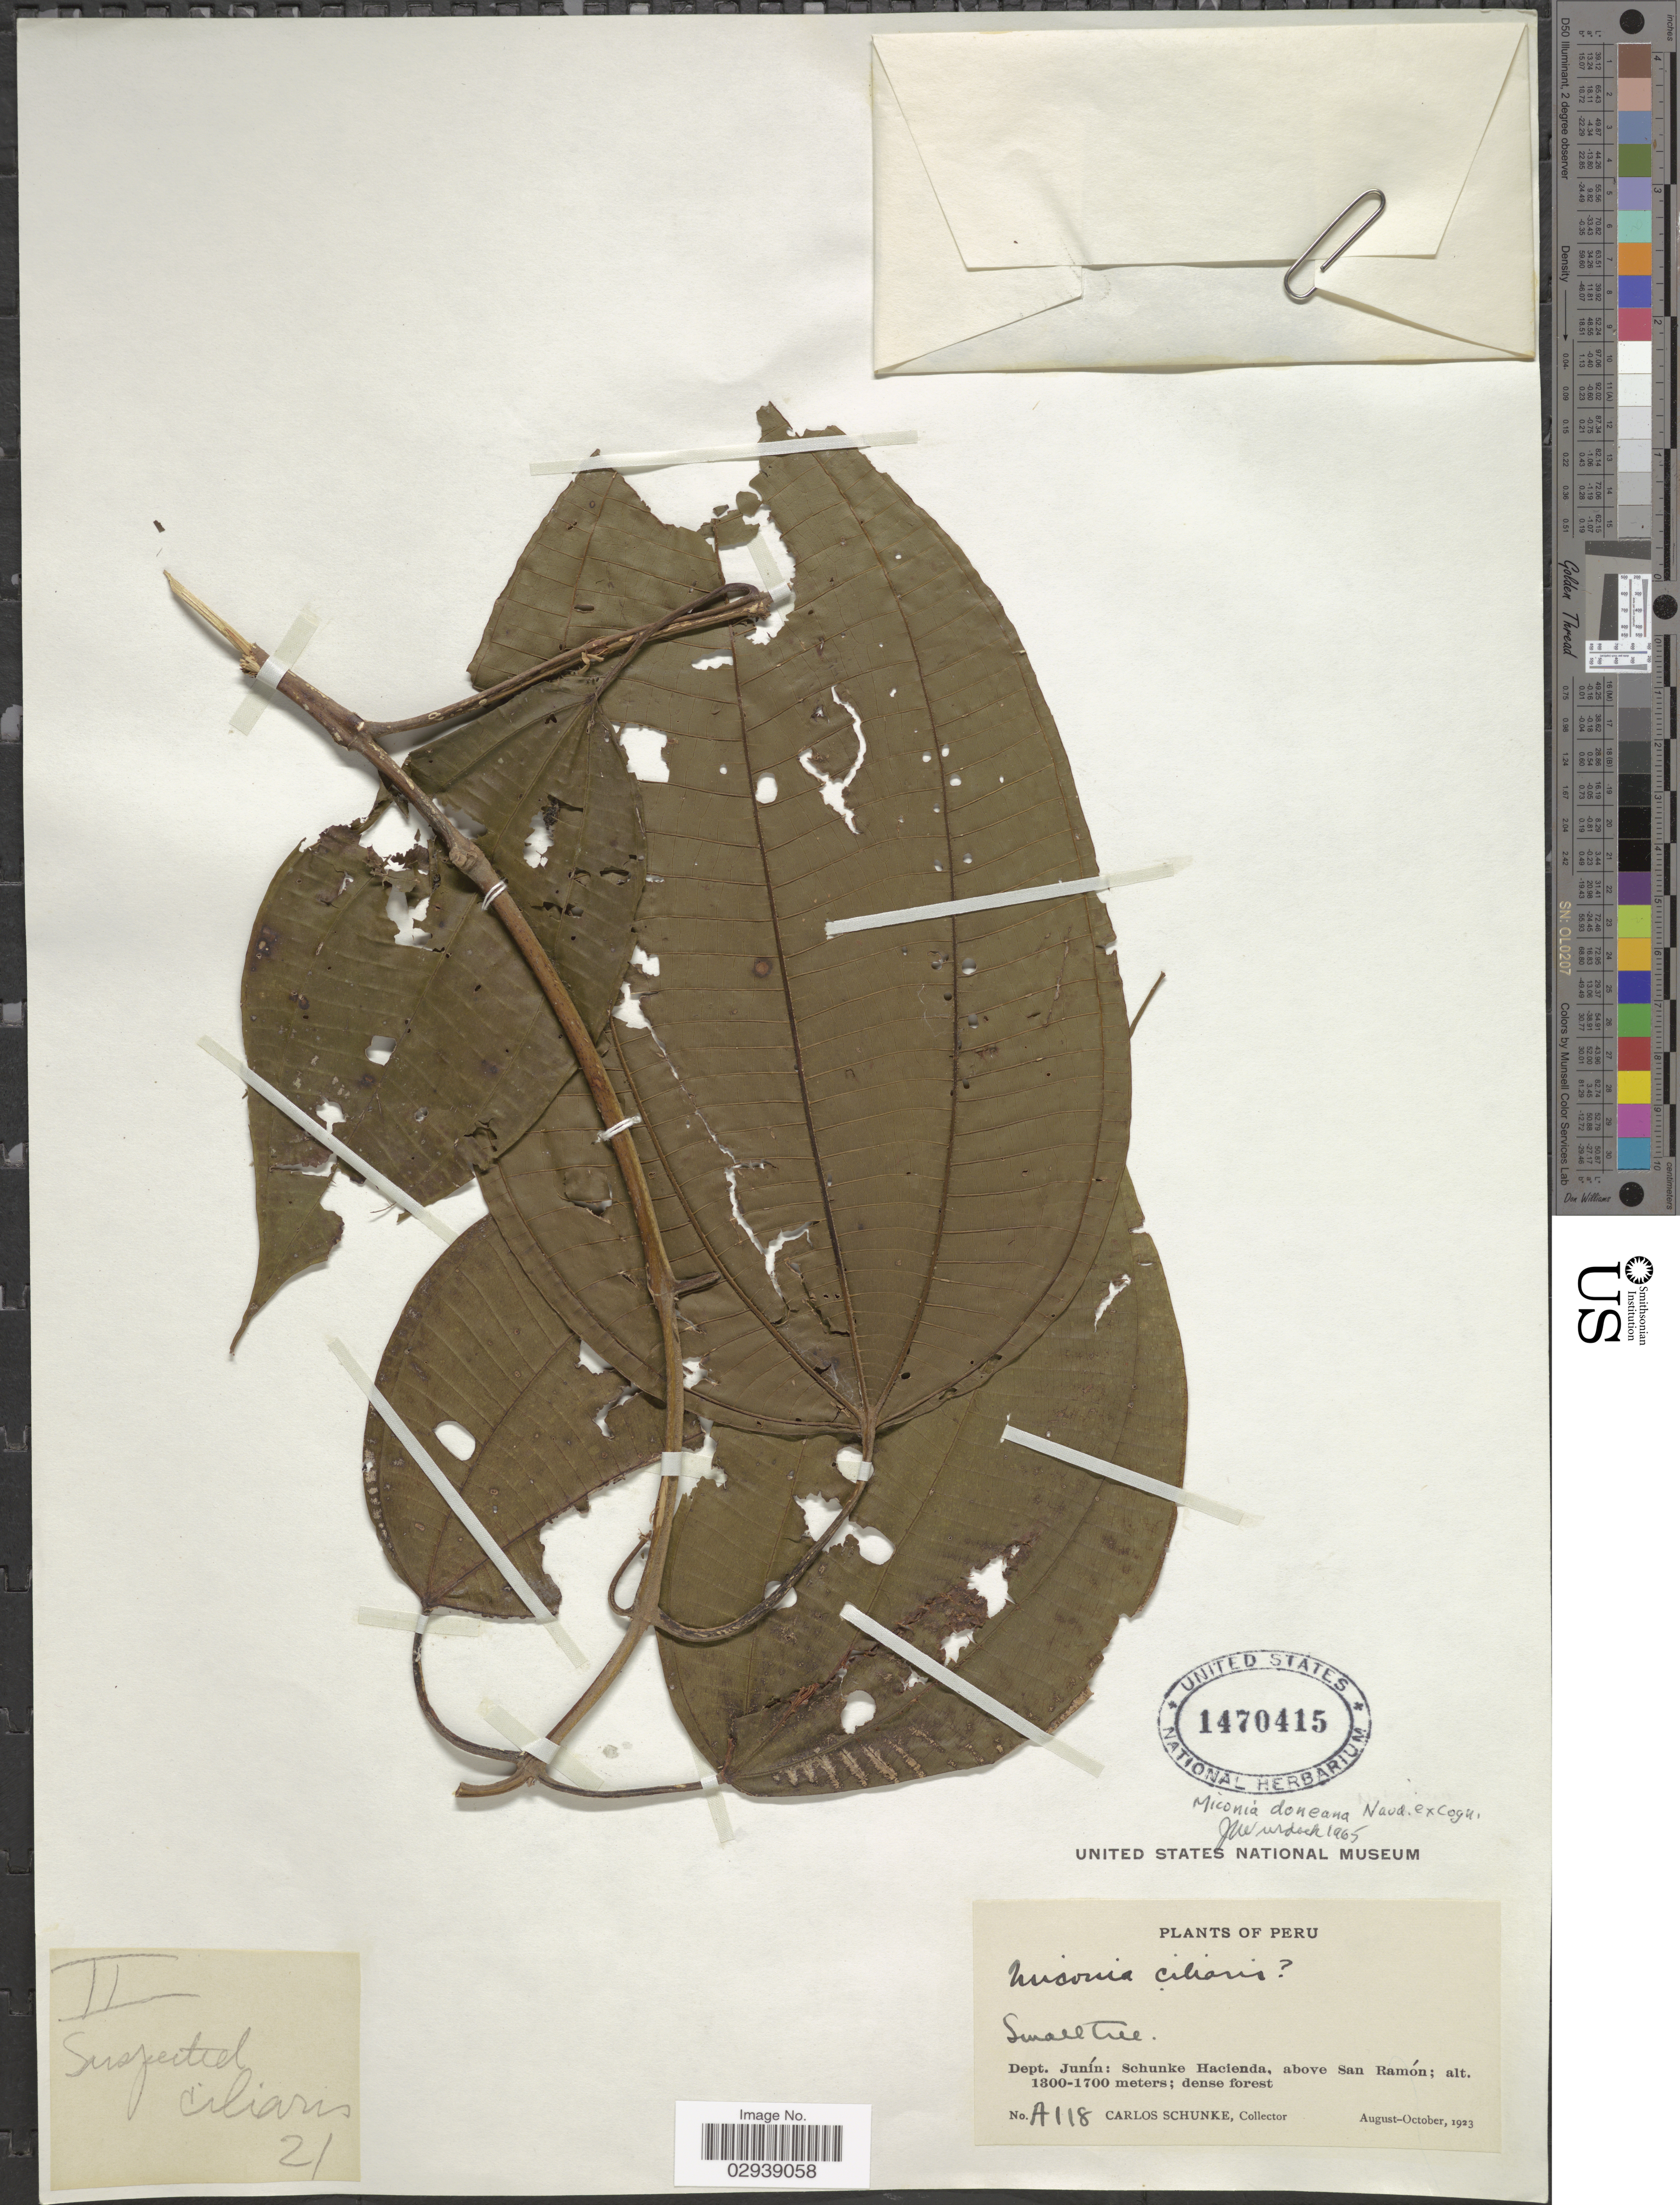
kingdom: Plantae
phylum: Tracheophyta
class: Magnoliopsida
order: Myrtales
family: Melastomataceae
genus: Miconia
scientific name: Miconia donaeana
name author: Naudin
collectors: C. Schunke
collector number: A118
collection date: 1923-08/1923-10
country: Peru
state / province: Junín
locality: Dept. Junín: Schunke Hacienda, above San Ramón.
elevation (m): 1300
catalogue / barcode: US 1470415